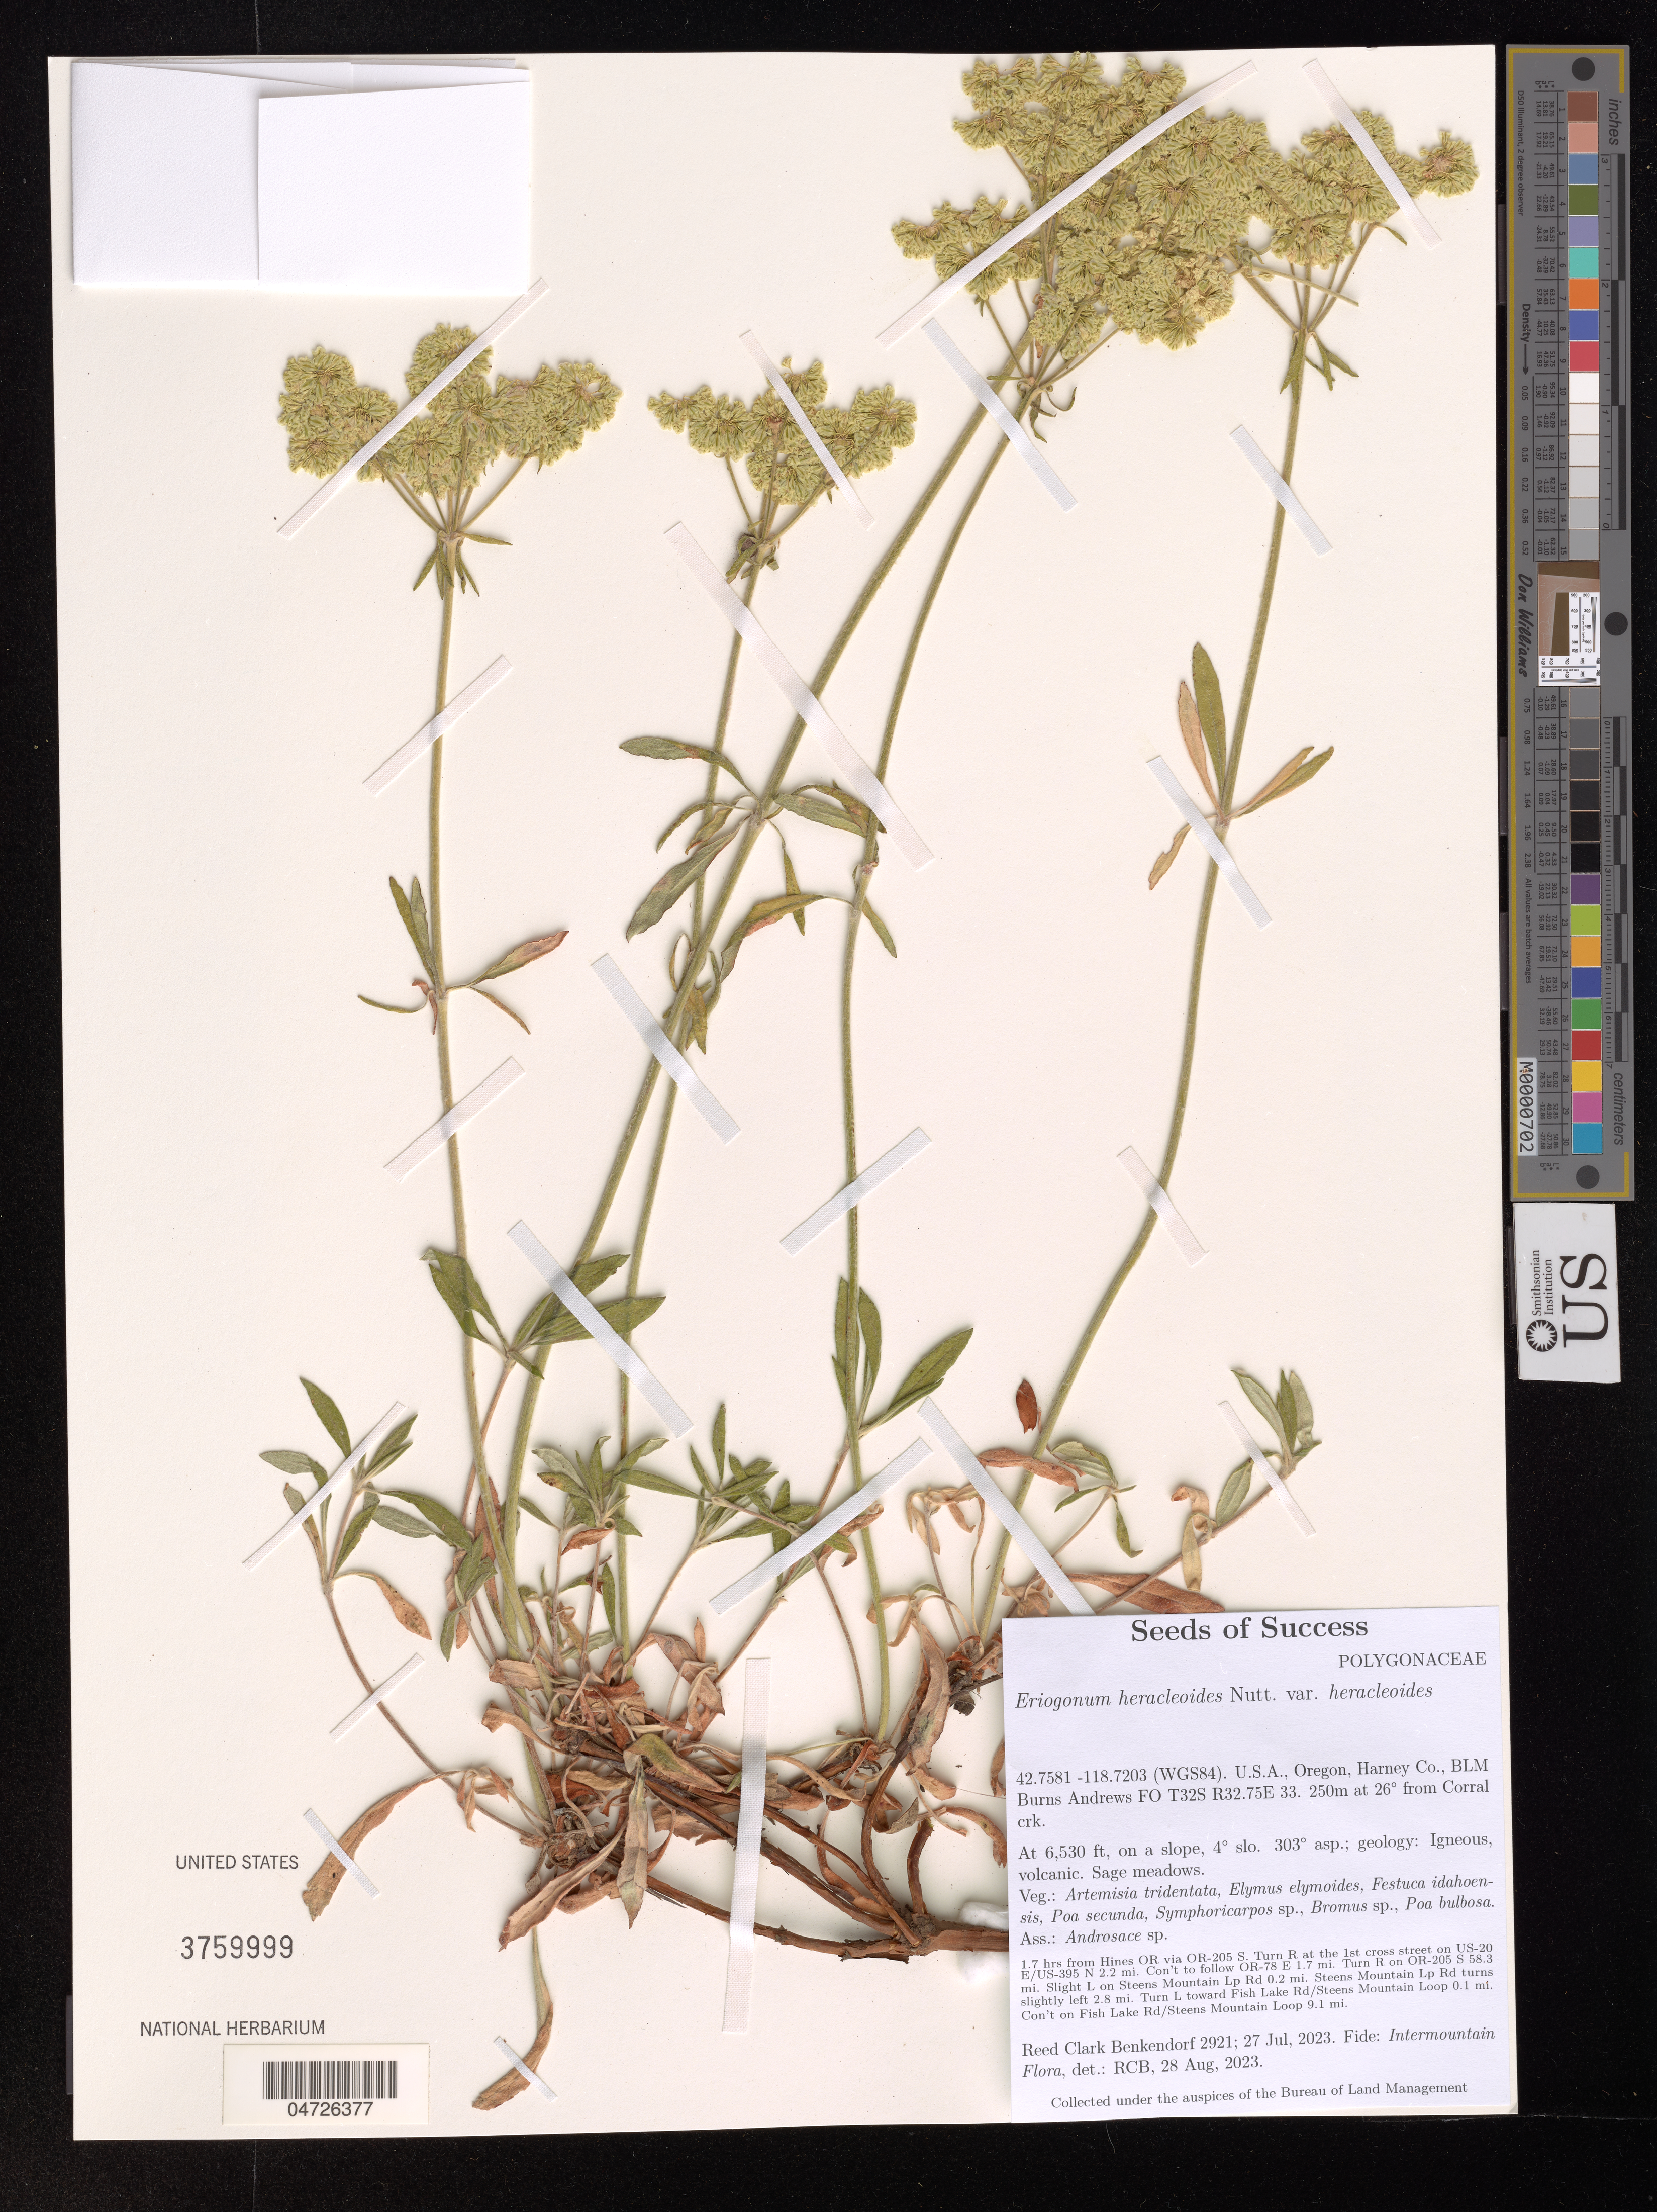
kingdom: Plantae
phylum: Tracheophyta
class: Magnoliopsida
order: Caryophyllales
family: Polygonaceae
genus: Eriogonum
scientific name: Eriogonum heracleoides var. heracleoides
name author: Nutt.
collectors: R. Benkendorf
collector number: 2921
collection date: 2023-07-27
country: United States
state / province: Oregon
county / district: Harney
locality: Harney Co., BLM Burns Andrews FO T32S R32.75E 33. 250m at 26º from Corral crk. 1.7 hrs from Hines OR via OR-205 S. Turn R at the 1st cross street on US-20 E/US-395 N 2.2 mi. Con't to follow OR-78 E 1.7 mi. Turn R on OR-205 S 58.3 mi. Slight L on Steens Mountain Lp Rd 0.2 mi. Steens Mountain Lp Rd turns slightly left 2.8 mi. Turn L toward Fish Lake Rd/Steens Mountain Loop 0.1 mi. Con't on Fish Lake Rd/Steens Mountain Loop 9.1 mi.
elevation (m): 1990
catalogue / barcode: US 3759999